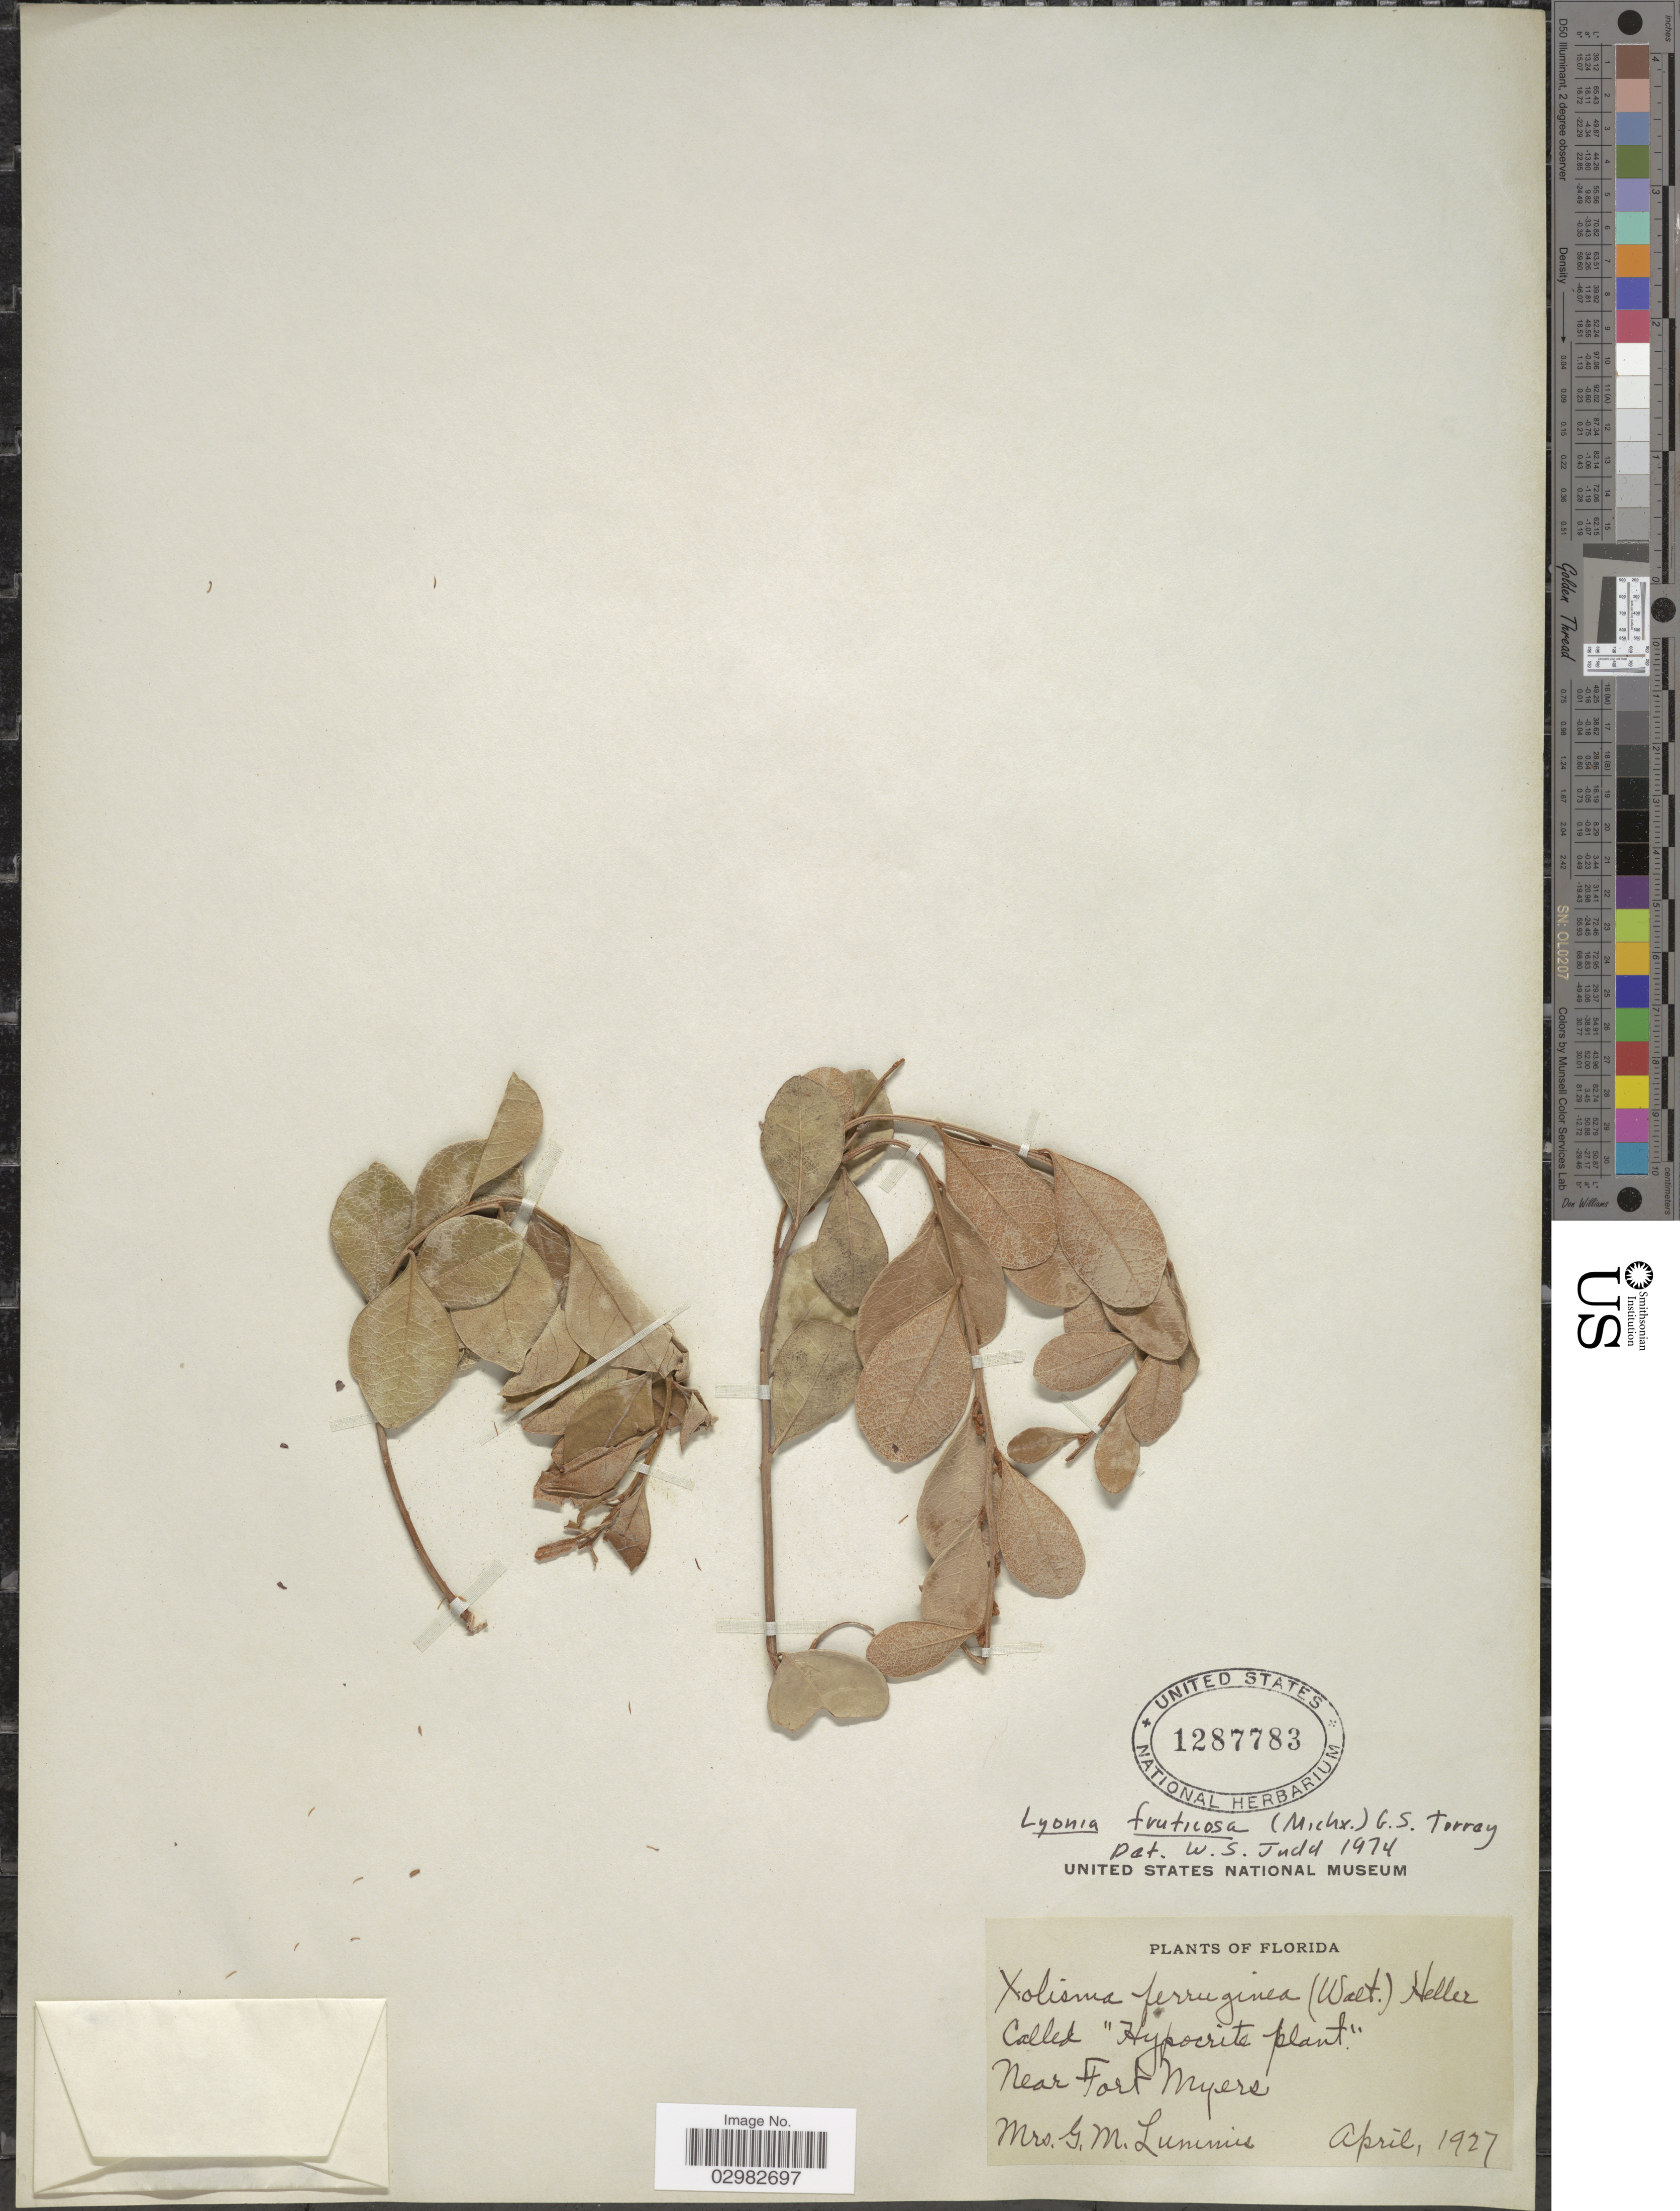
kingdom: Plantae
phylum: Tracheophyta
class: Magnoliopsida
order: Ericales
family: Ericaceae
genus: Lyonia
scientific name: Lyonia fruticosa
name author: (Michx.) G.S. Torr.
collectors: G. Lummis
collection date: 1927-04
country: United States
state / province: Florida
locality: Near Fort Myers.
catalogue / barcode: US 1287783